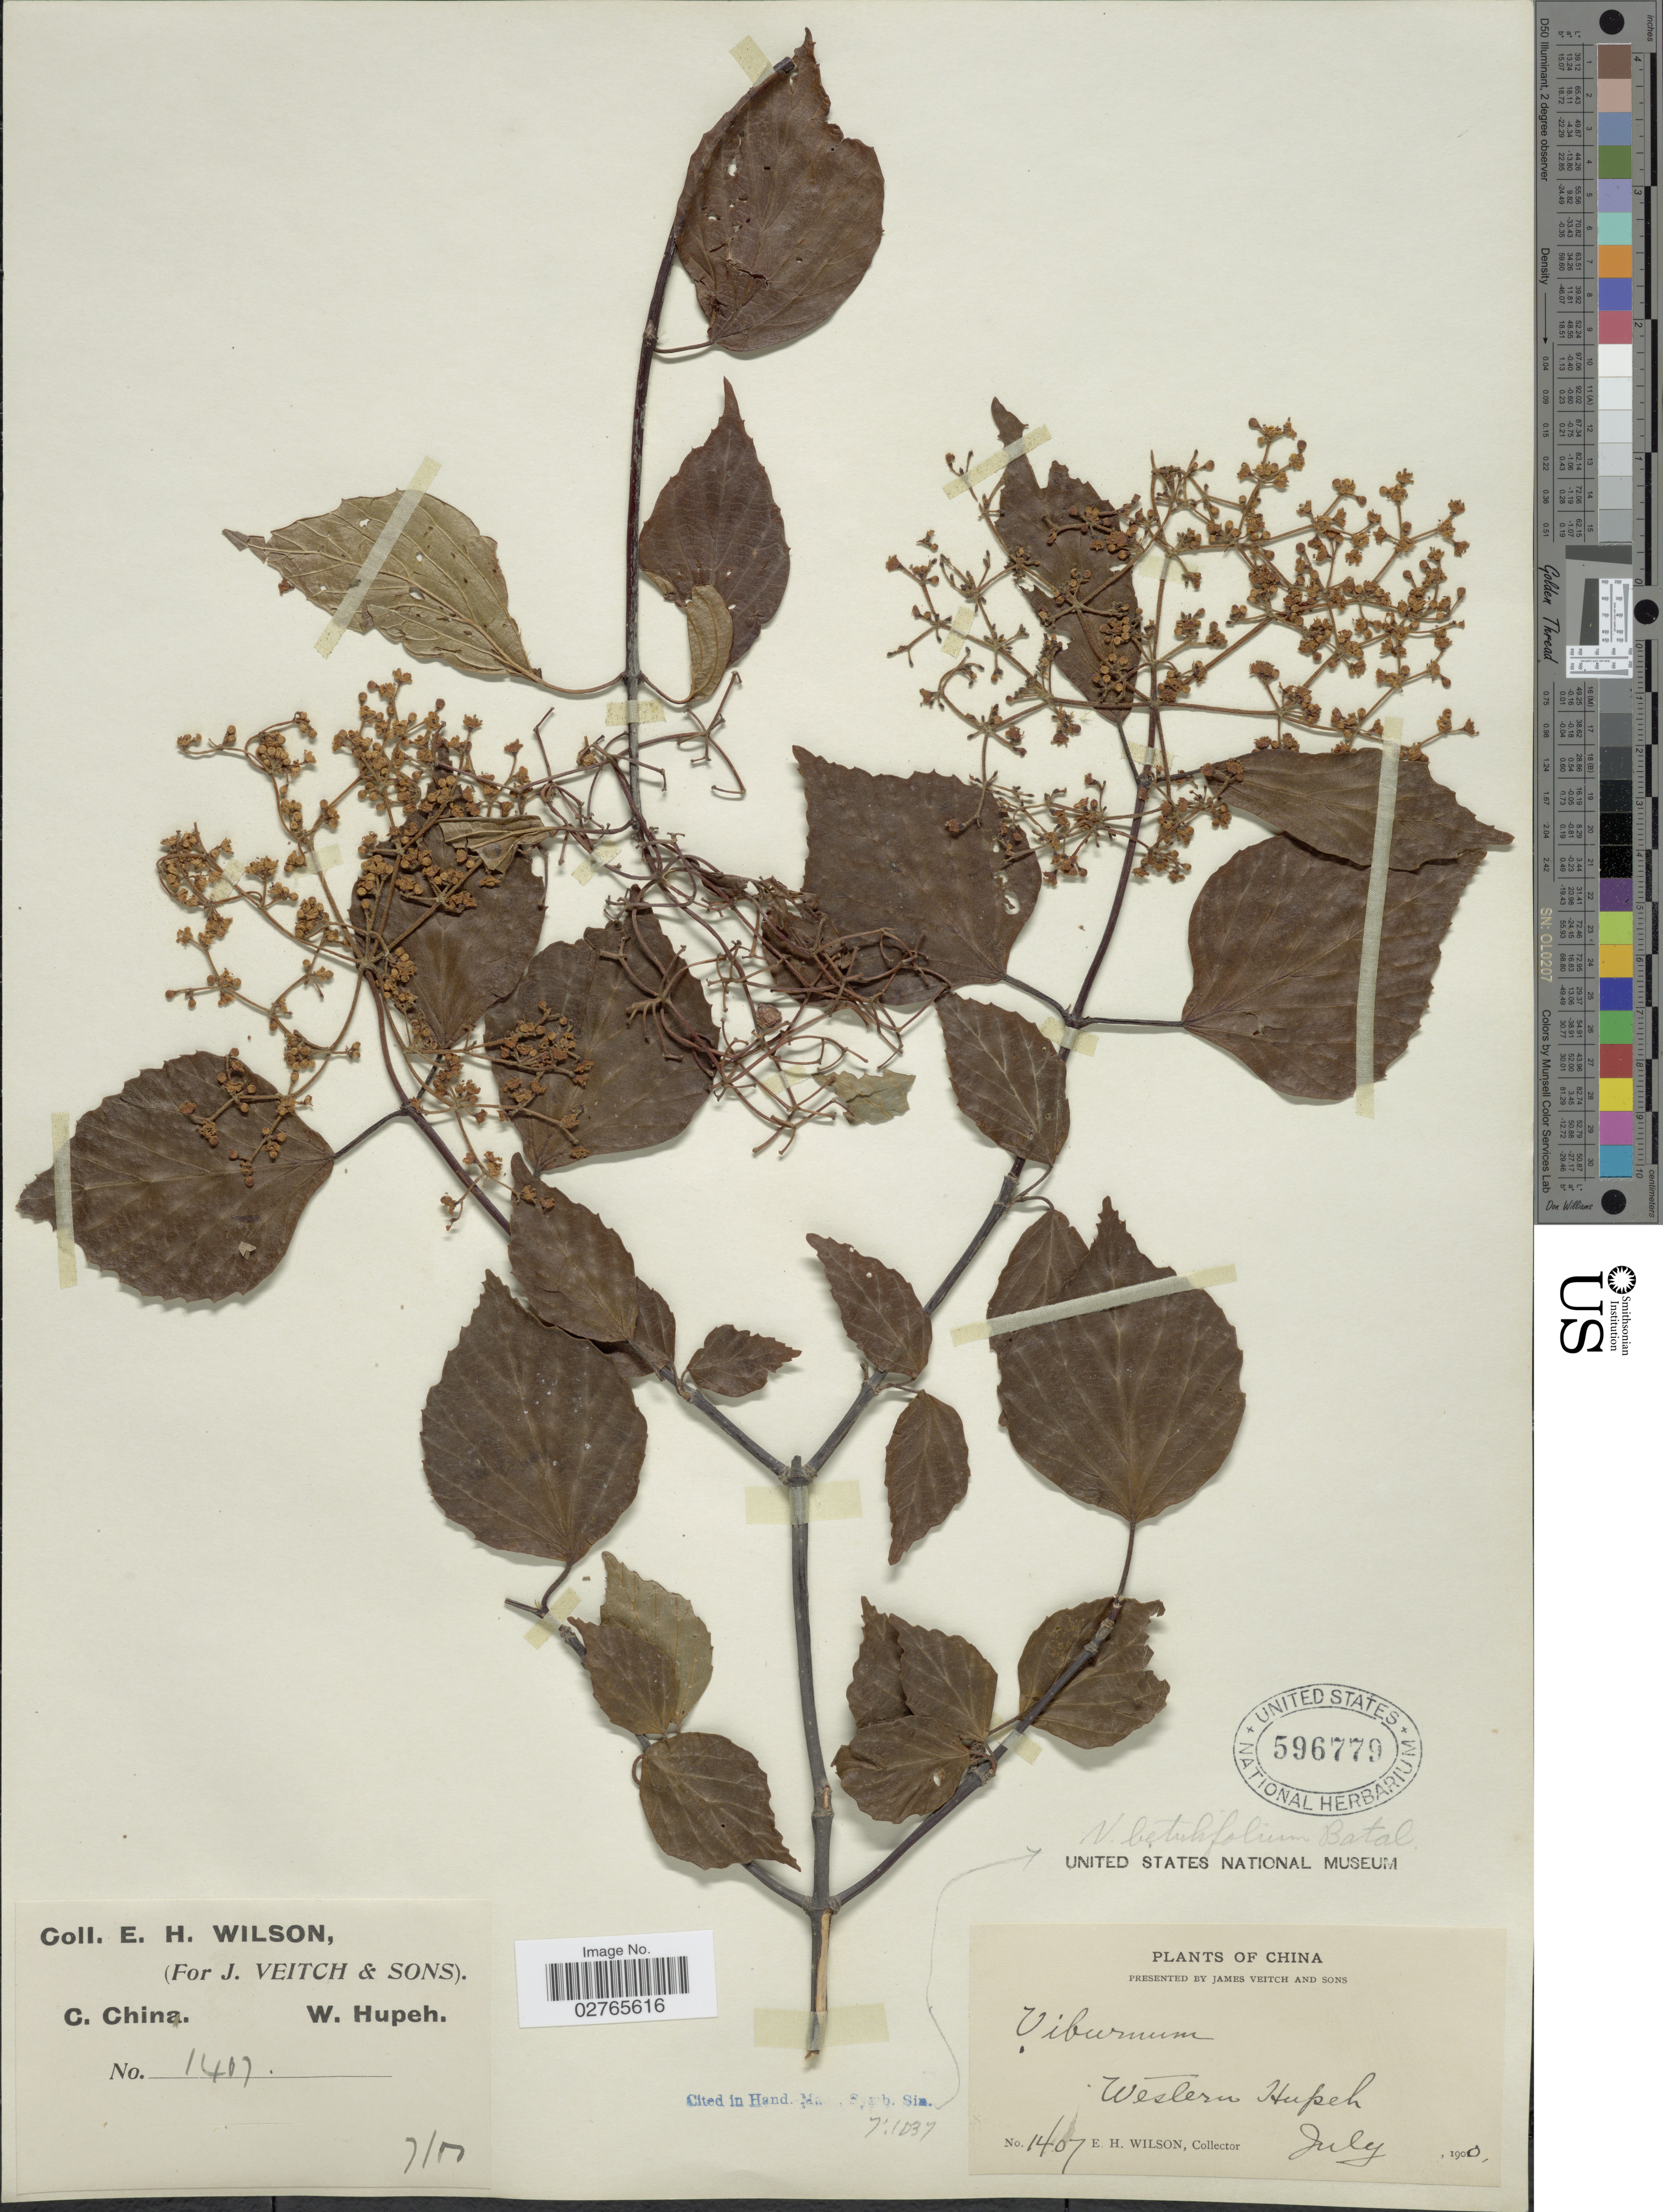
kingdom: Plantae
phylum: Tracheophyta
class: Magnoliopsida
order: Dipsacales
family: Viburnaceae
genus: Viburnum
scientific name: Viburnum betulifolium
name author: Batalin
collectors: E. Wilson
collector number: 1407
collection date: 1900-07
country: China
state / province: Hubei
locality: Western Hupeh. C. China.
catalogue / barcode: US 596779